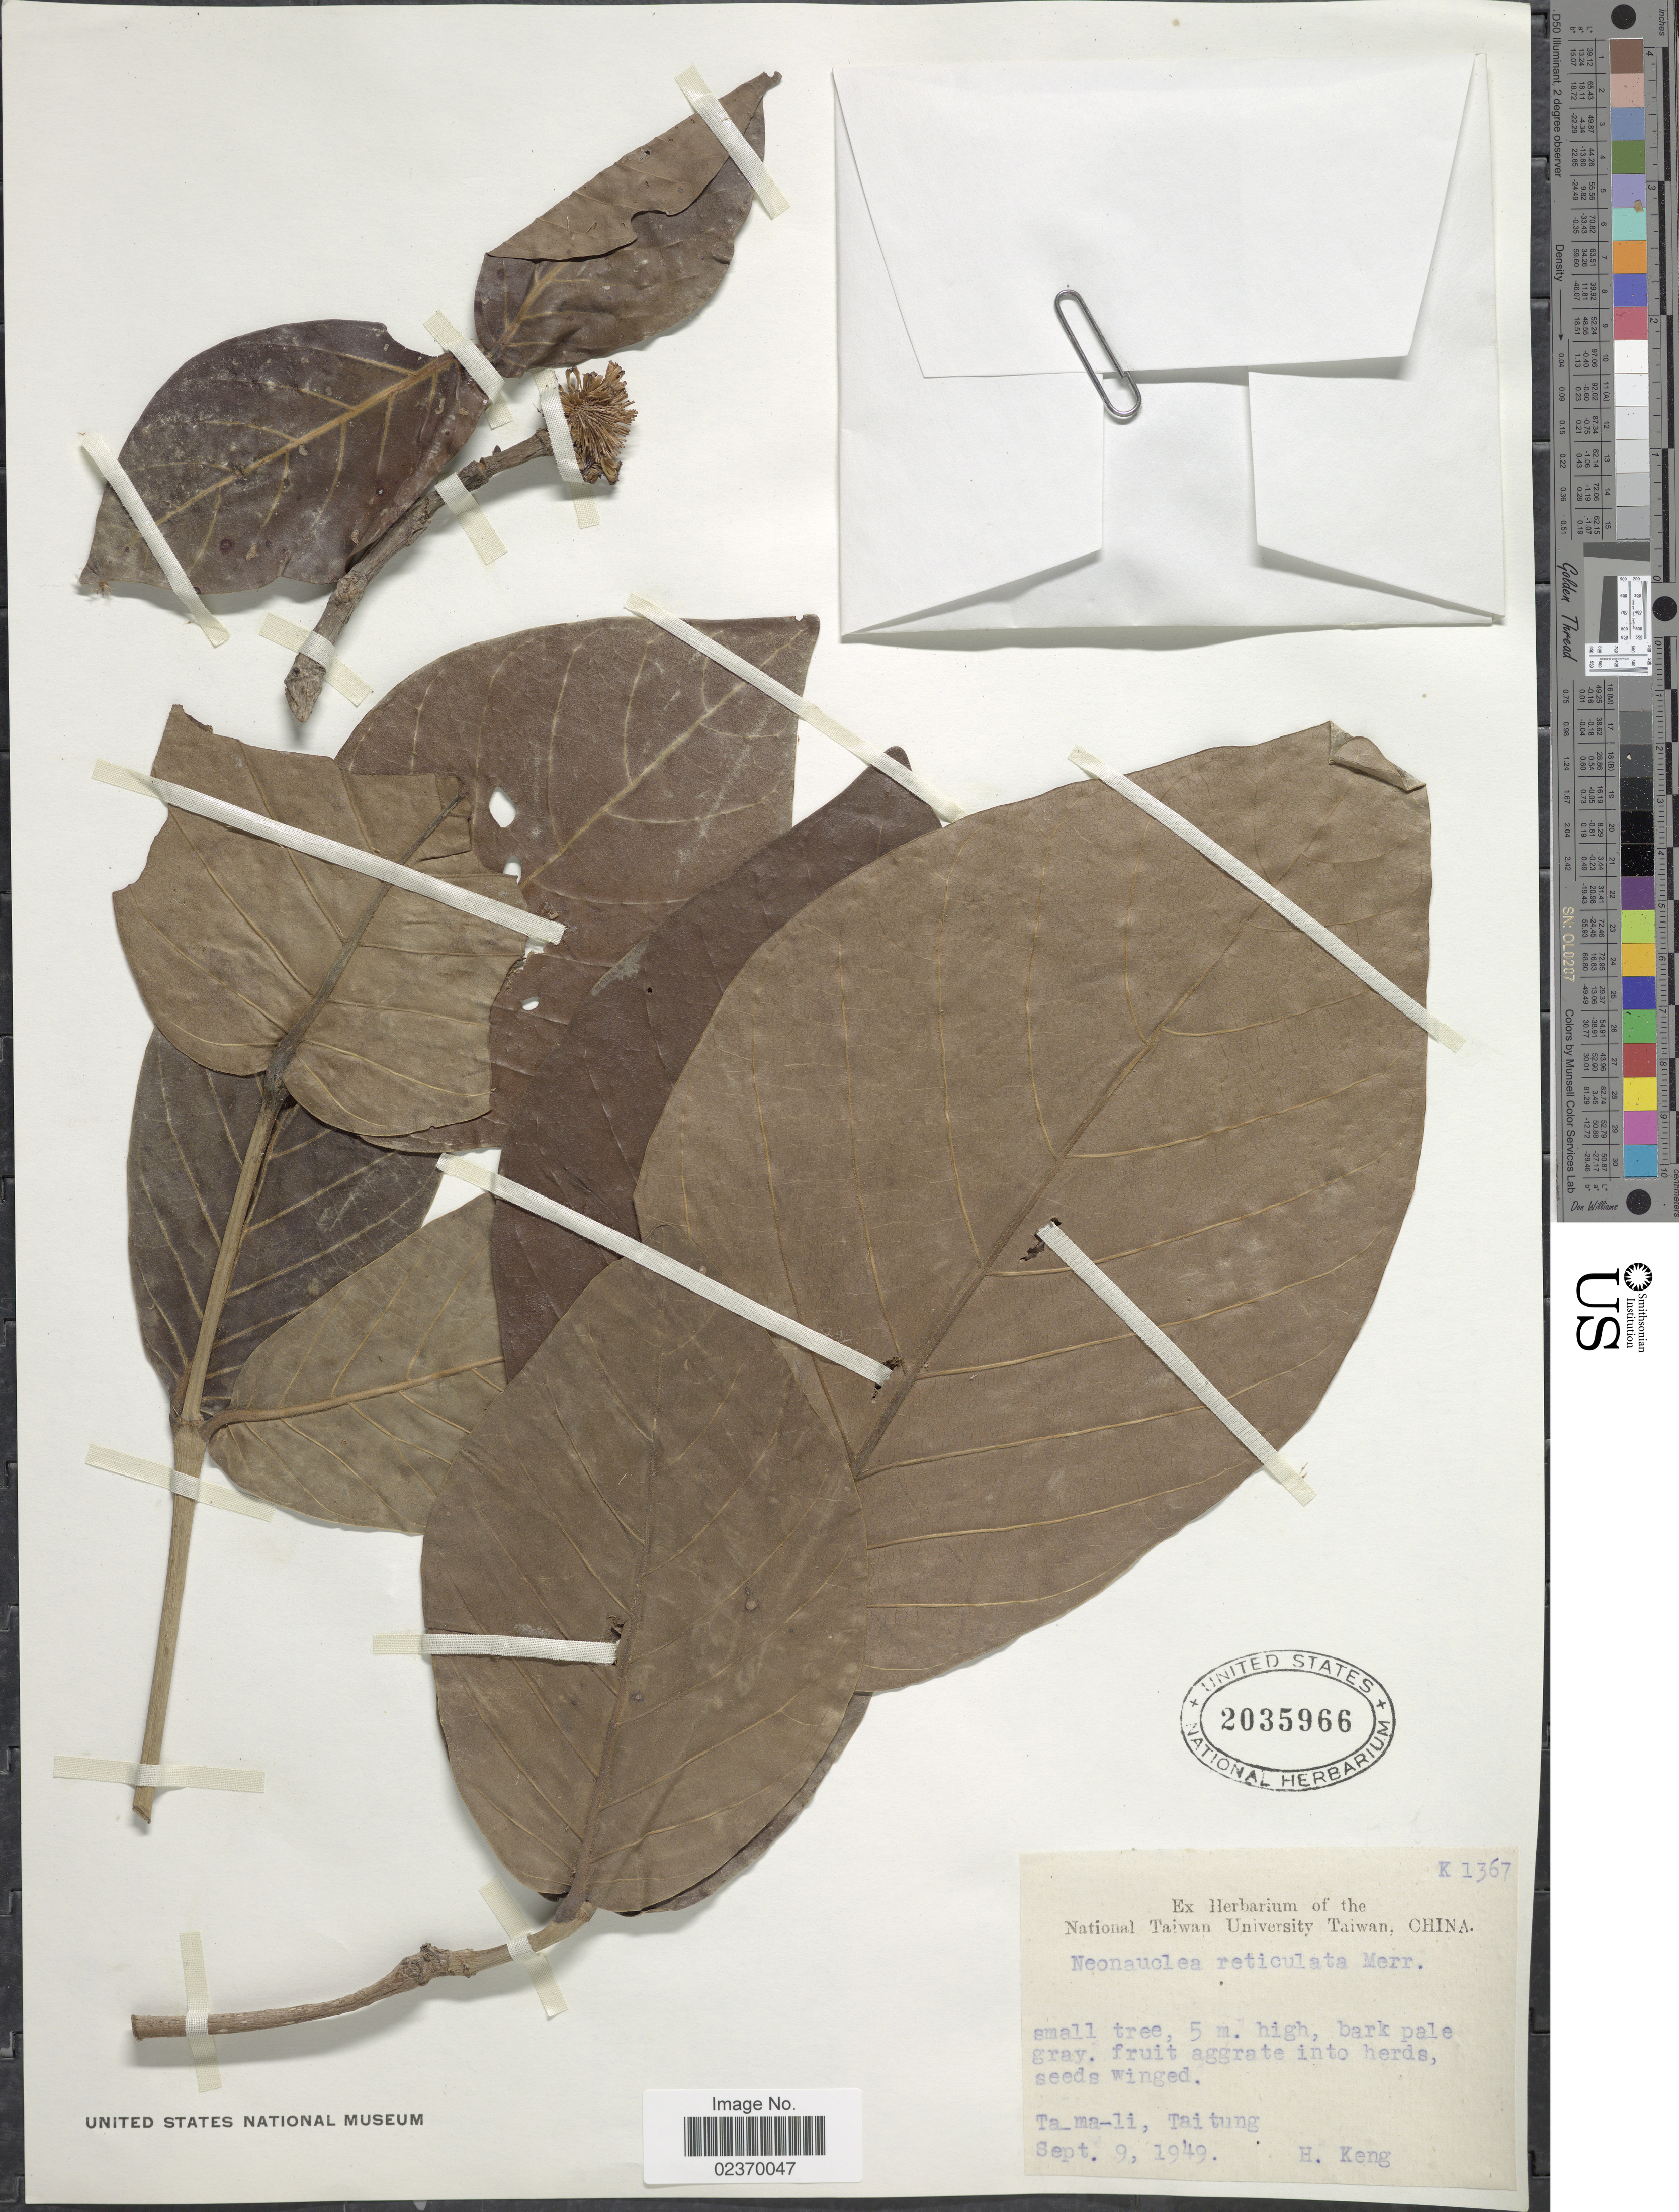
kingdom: Plantae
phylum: Tracheophyta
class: Magnoliopsida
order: Gentianales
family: Rubiaceae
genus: Neonauclea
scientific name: Neonauclea reticulata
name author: (Havil.) Merr.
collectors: H. Keng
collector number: K 1367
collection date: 1949-09-09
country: Taiwan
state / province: Taitung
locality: Ta-ma-li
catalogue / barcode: US 2035966